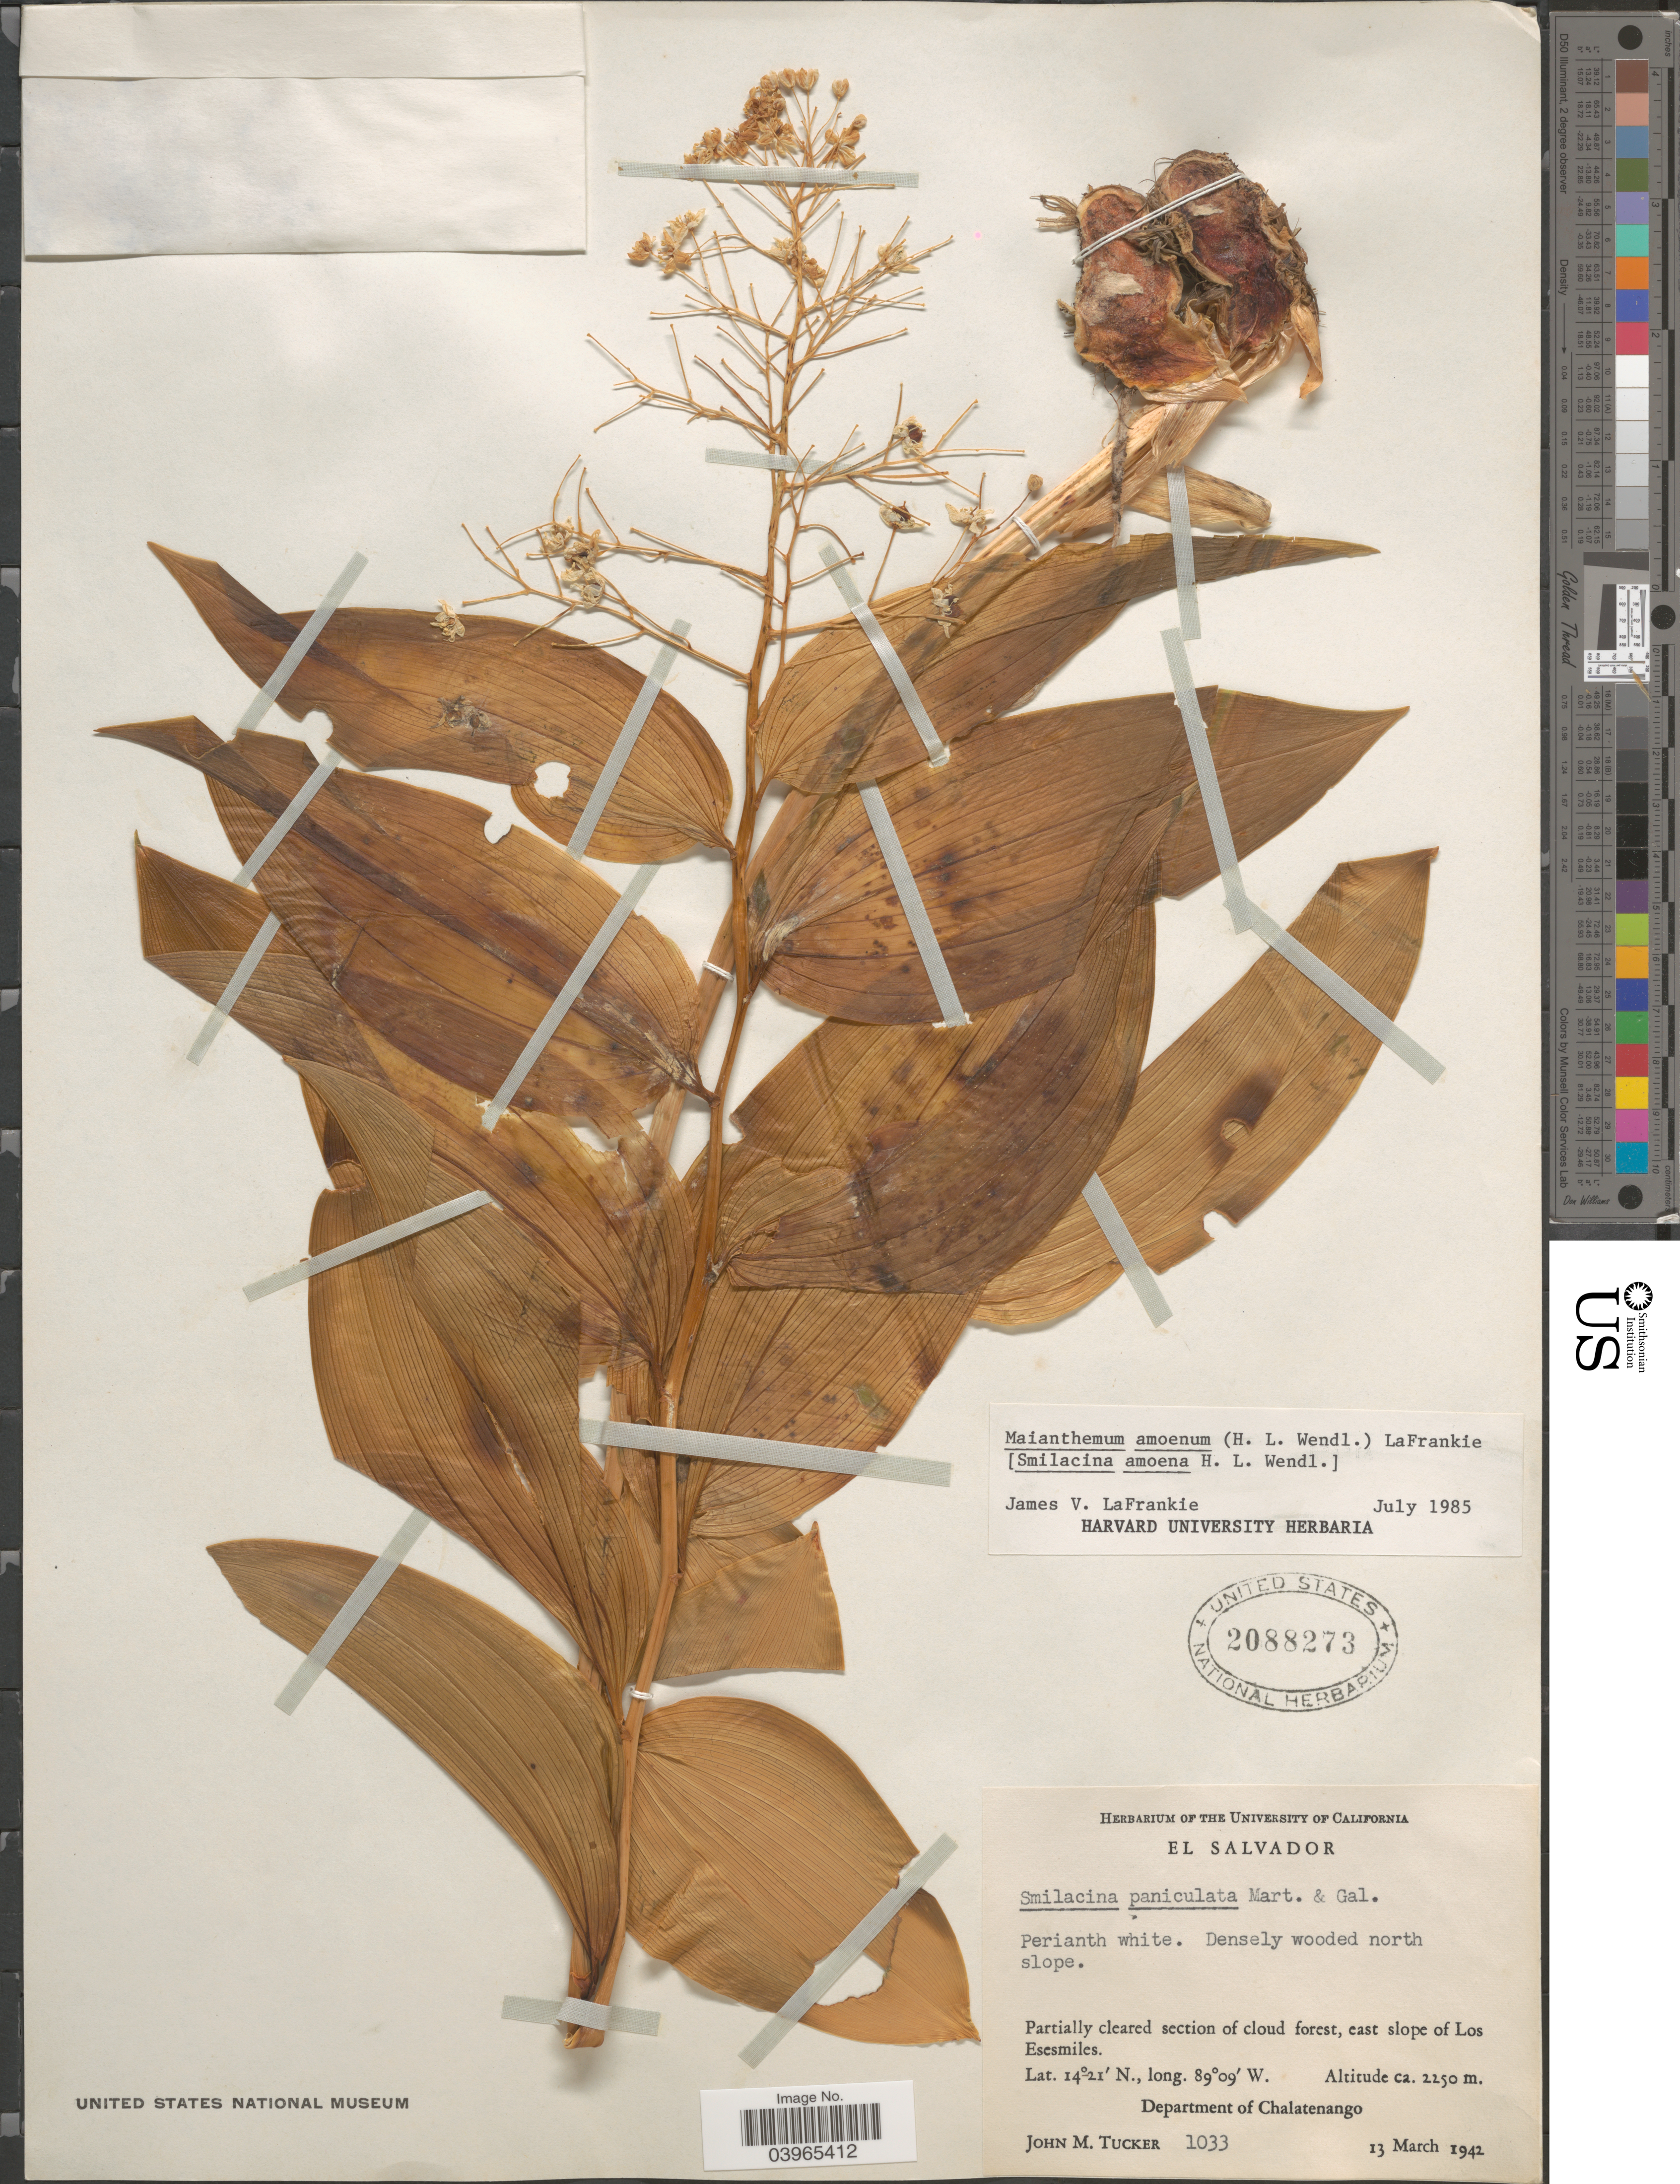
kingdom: Plantae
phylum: Tracheophyta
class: Liliopsida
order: Asparagales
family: Asparagaceae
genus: Maianthemum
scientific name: Maianthemum amoenum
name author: (H.L. Wendl.) LaFrankie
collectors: J. M. Tucker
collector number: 1033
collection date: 1942-03-13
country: El Salvador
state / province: Chalatenango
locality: North slope. East slope of Los Esesmiles. Department of Chalatenango.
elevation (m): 2250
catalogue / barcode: US 2088273